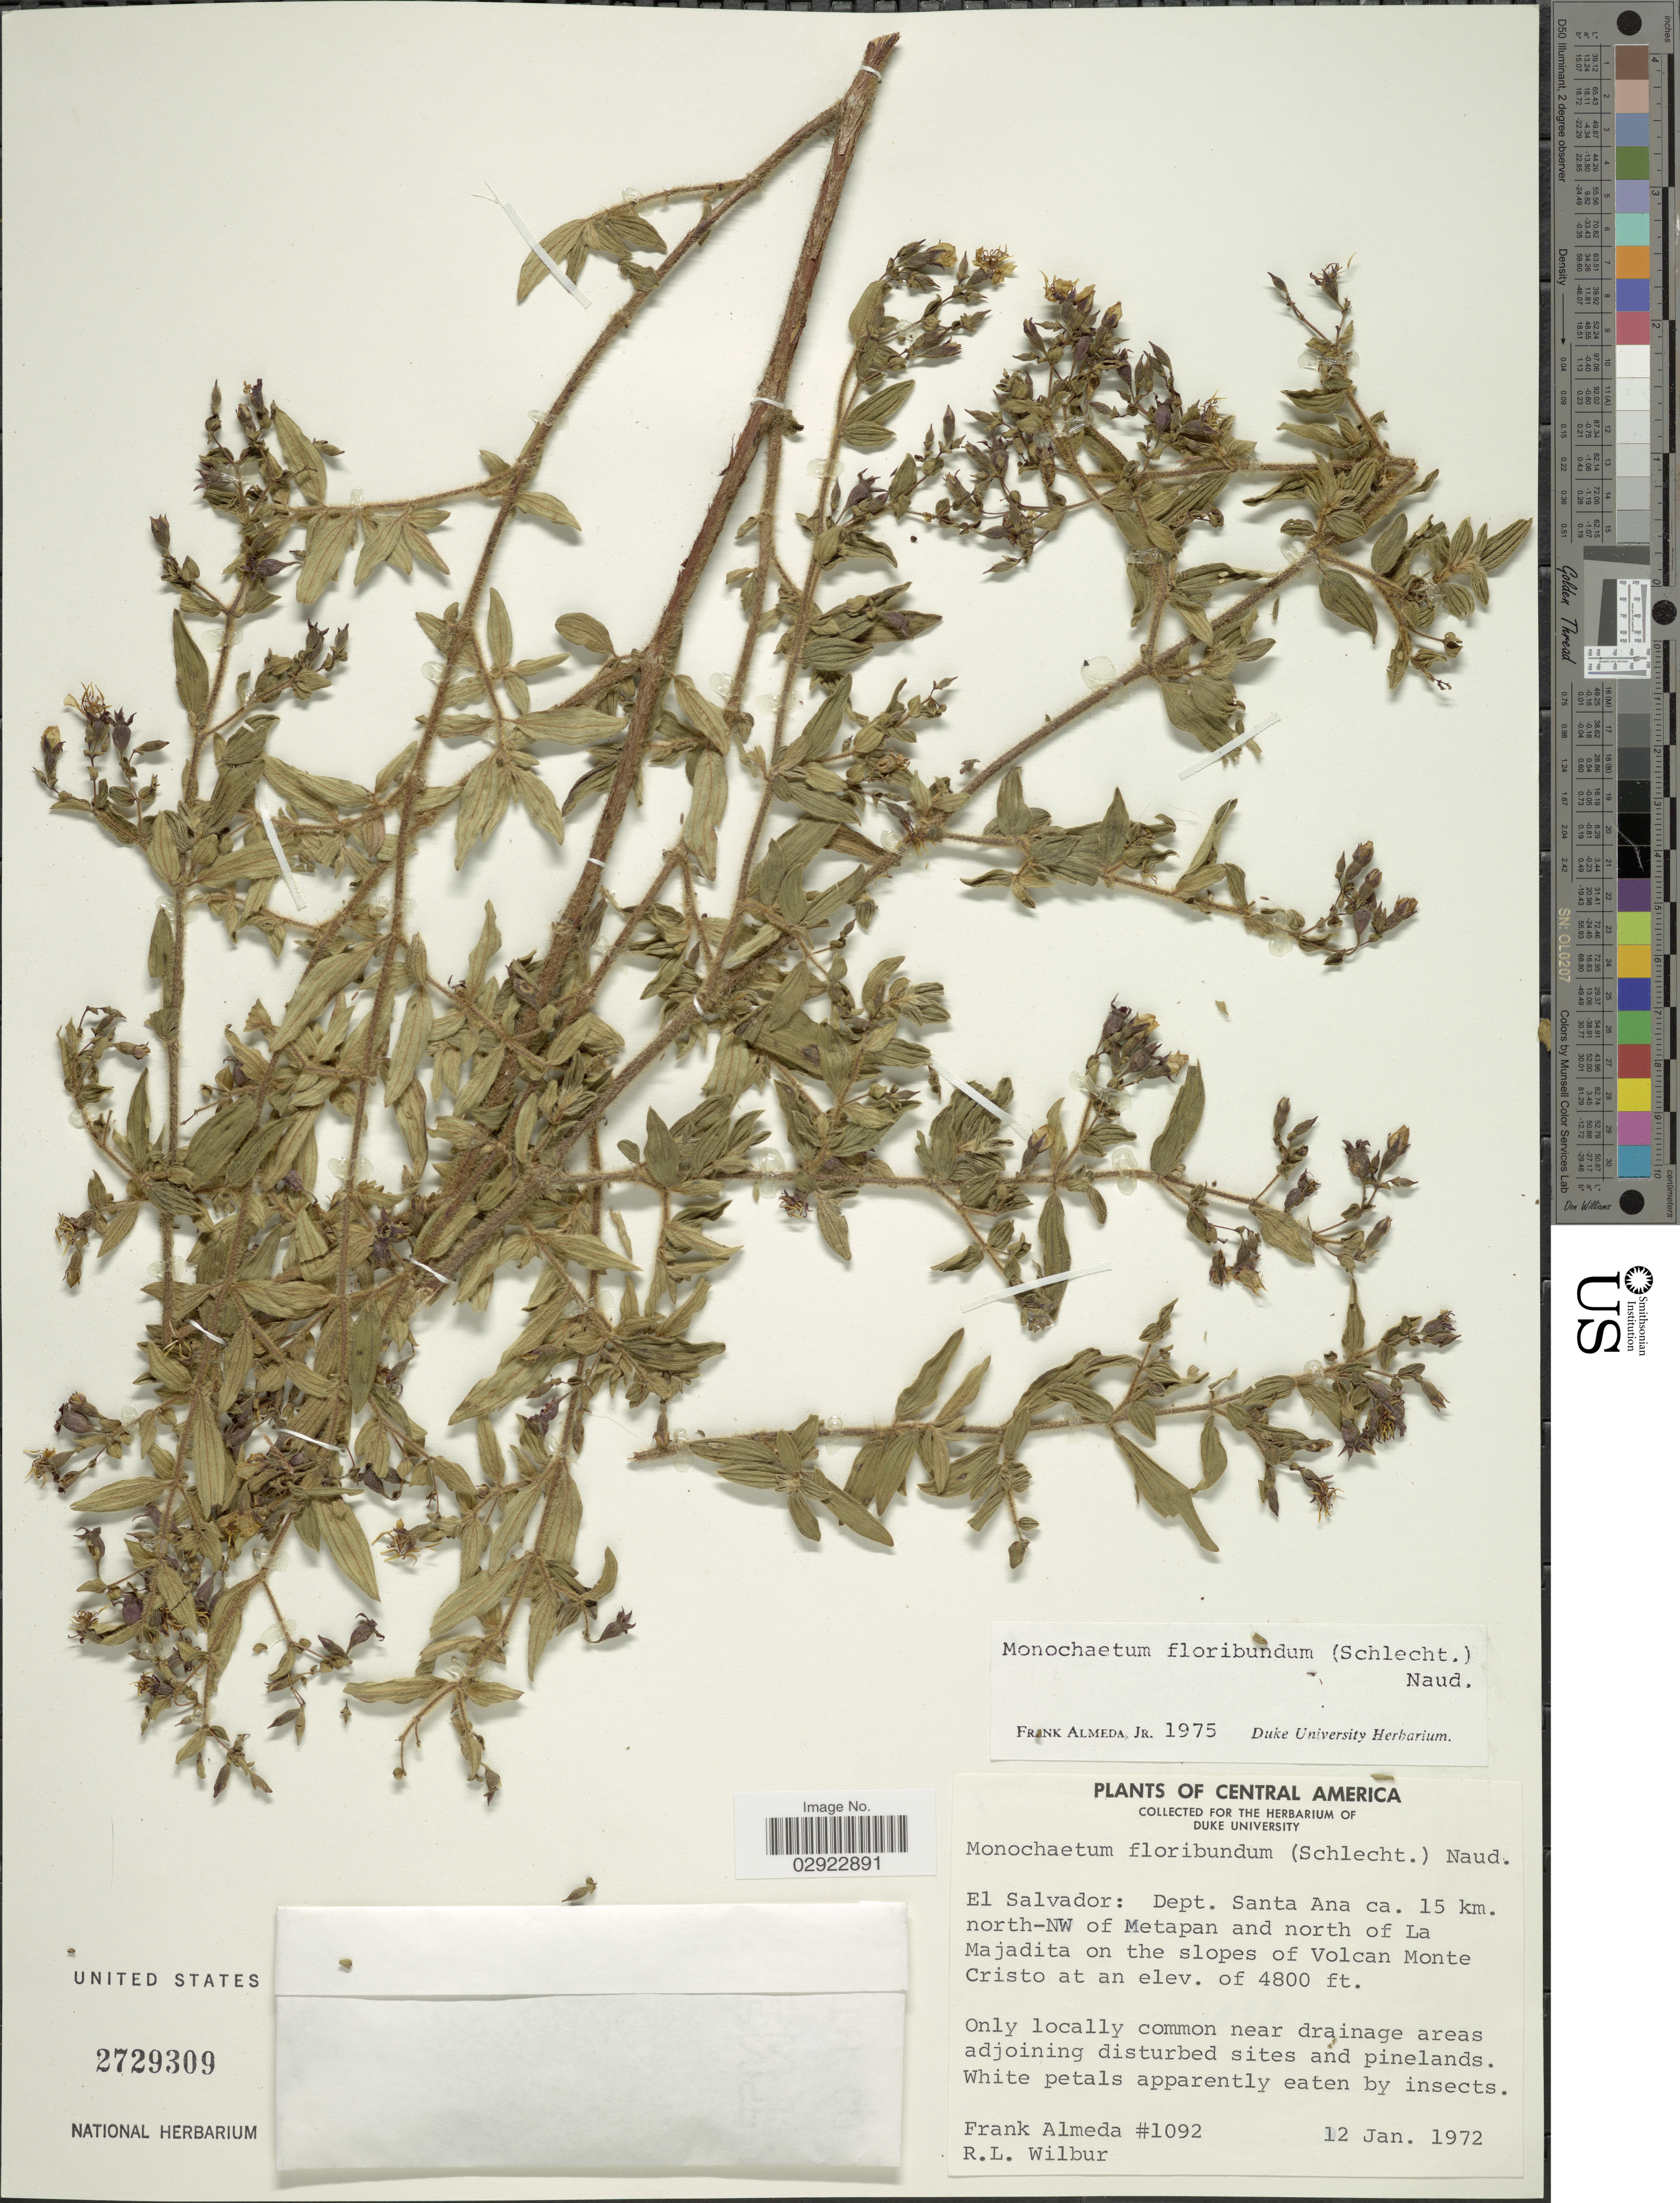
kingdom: Plantae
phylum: Tracheophyta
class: Magnoliopsida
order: Myrtales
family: Melastomataceae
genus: Monochaetum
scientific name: Monochaetum floribundum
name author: (Schltdl.) Naudin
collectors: F. Almeda & R. L. Wilbur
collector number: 1092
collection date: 1972-01-12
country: El Salvador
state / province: Santa Ana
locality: El Salvador: Dept. Santa Ana ca. 15 km. north-NW of Metapan and north of La Majadita on the slopes of Volcan Monte Cristo.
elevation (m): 1463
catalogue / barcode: US 2729309